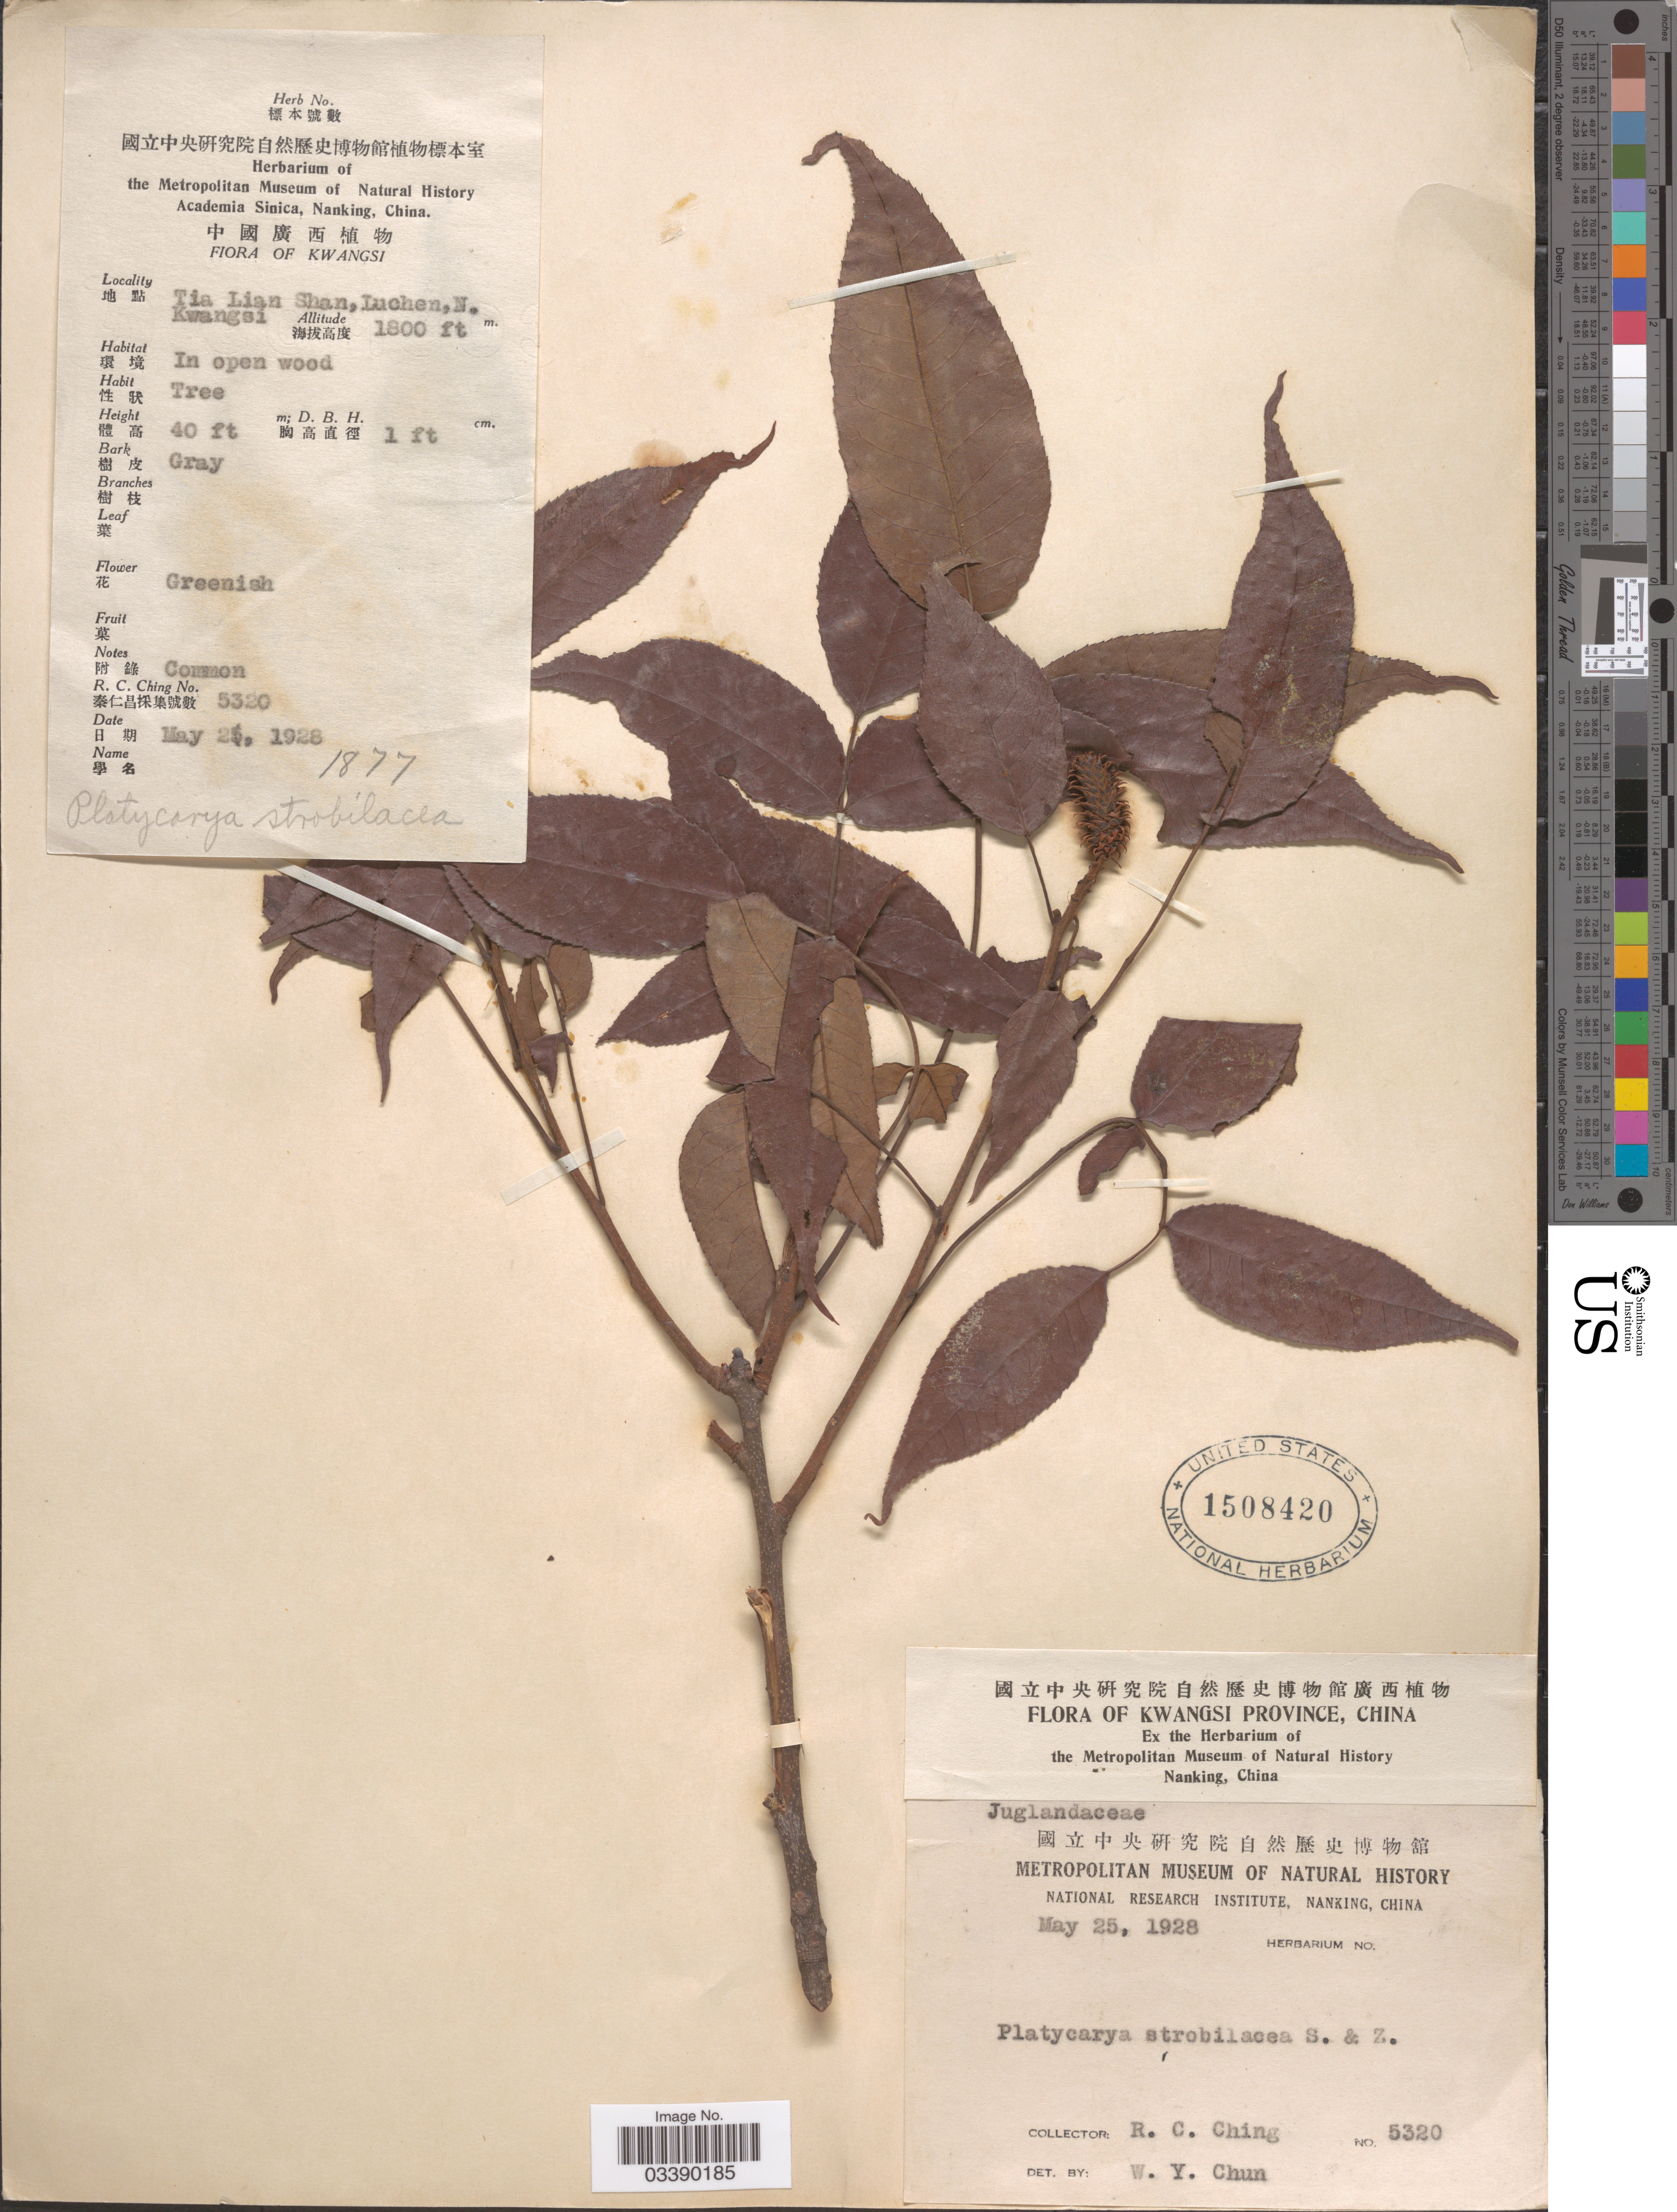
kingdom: Plantae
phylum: Tracheophyta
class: Magnoliopsida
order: Fagales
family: Juglandaceae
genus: Platycarya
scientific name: Platycarya strobilacea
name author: Siebold & Zucc.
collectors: R. C. Ching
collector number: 5320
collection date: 1928-05-25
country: China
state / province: Guangxi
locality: Kwangsi Province. Tia Lian Shan, Luchen N. Kwangsi.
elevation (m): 549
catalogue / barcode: US 1508420